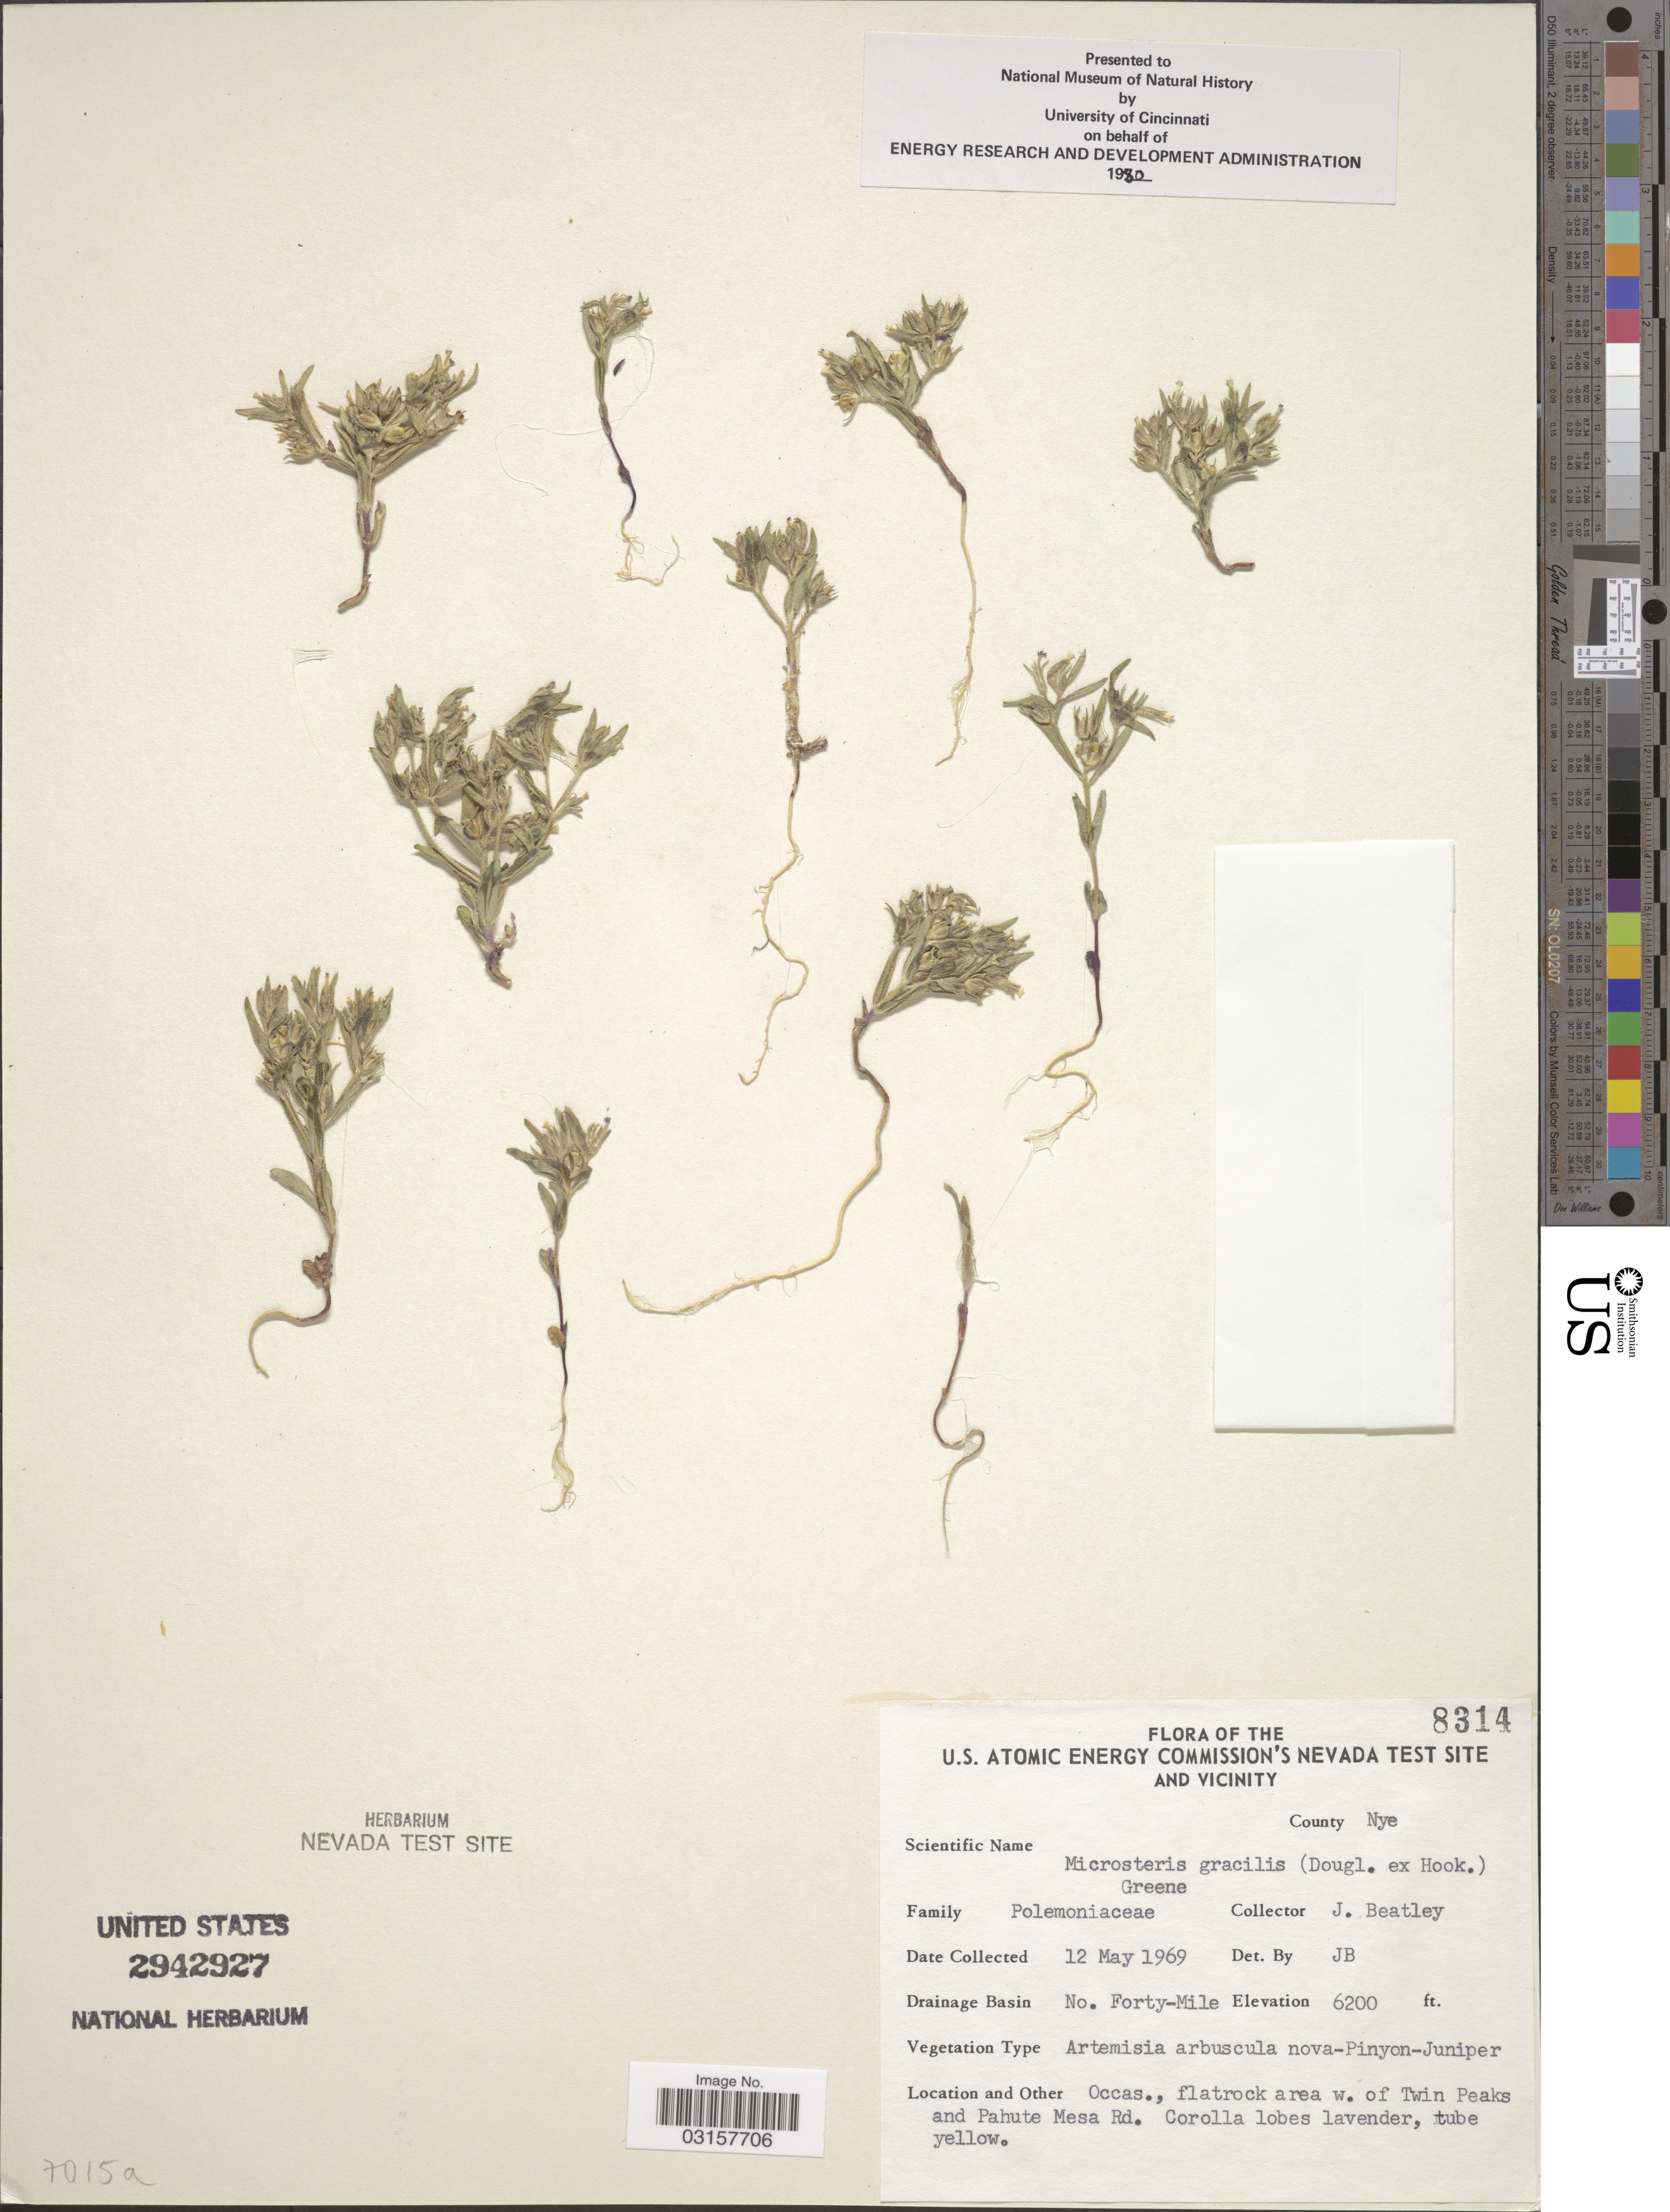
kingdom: Plantae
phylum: Tracheophyta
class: Magnoliopsida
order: Ericales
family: Polemoniaceae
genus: Microsteris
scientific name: Microsteris gracilis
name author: (Hook.) Greene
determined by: (US) Smithsonian Institution - National Museum of Natural History - Department of Botany (UNITED STATES)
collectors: J. C. Beatley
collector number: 8314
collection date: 1969-05-12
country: United States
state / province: Nevada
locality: U.S. Atomic Energy Commision's Nevada Test Site and Vicinity. County Nye. Drainage Basin No. Forty-Mile. Occas., flatrock area w. of Twin Peaks and Pahute Mesa Rd.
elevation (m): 1890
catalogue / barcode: US 2942927